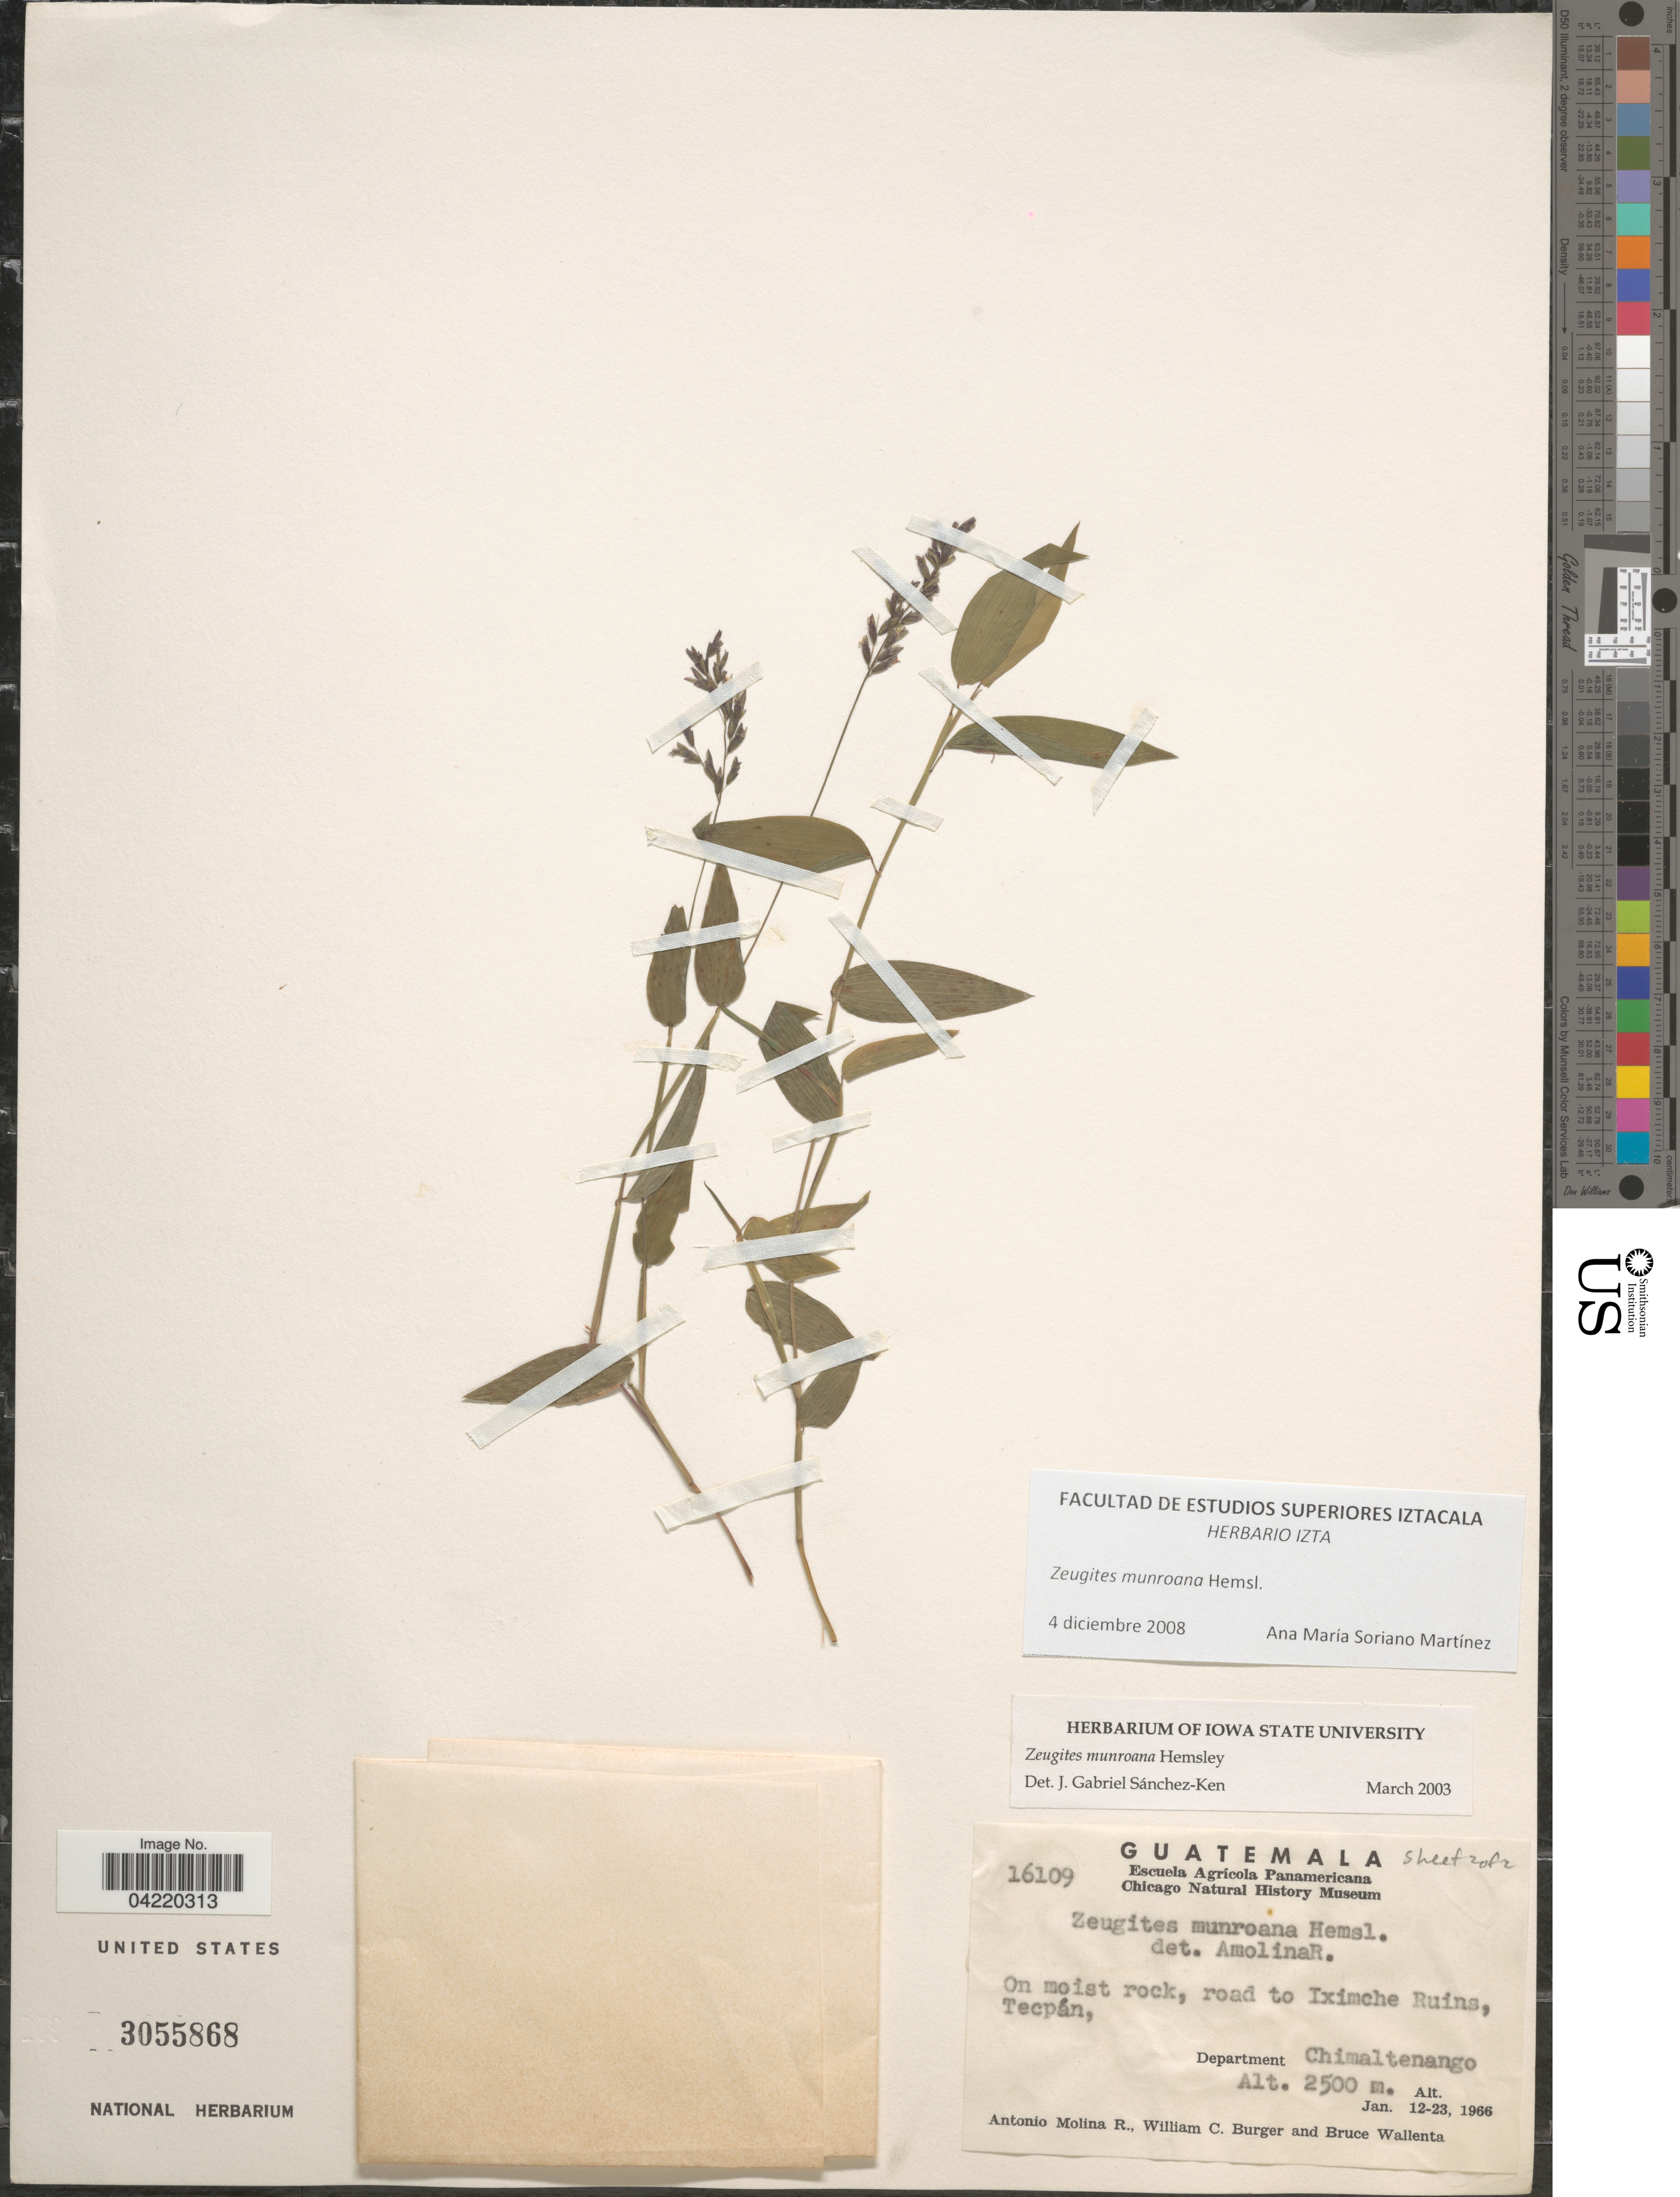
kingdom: Plantae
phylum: Tracheophyta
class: Liliopsida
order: Poales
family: Poaceae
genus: Zeugites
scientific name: Zeugites munroanus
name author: Hemsl.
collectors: A. Molina R., W. Burger & B. Wallenta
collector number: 16109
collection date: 1966-01-12/1966-01-23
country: Guatemala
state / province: Chimaltenango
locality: On moist rock, road to Iximche Ruins, Tecpán, Department Chimaltenango.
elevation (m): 2500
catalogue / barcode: US 3055868